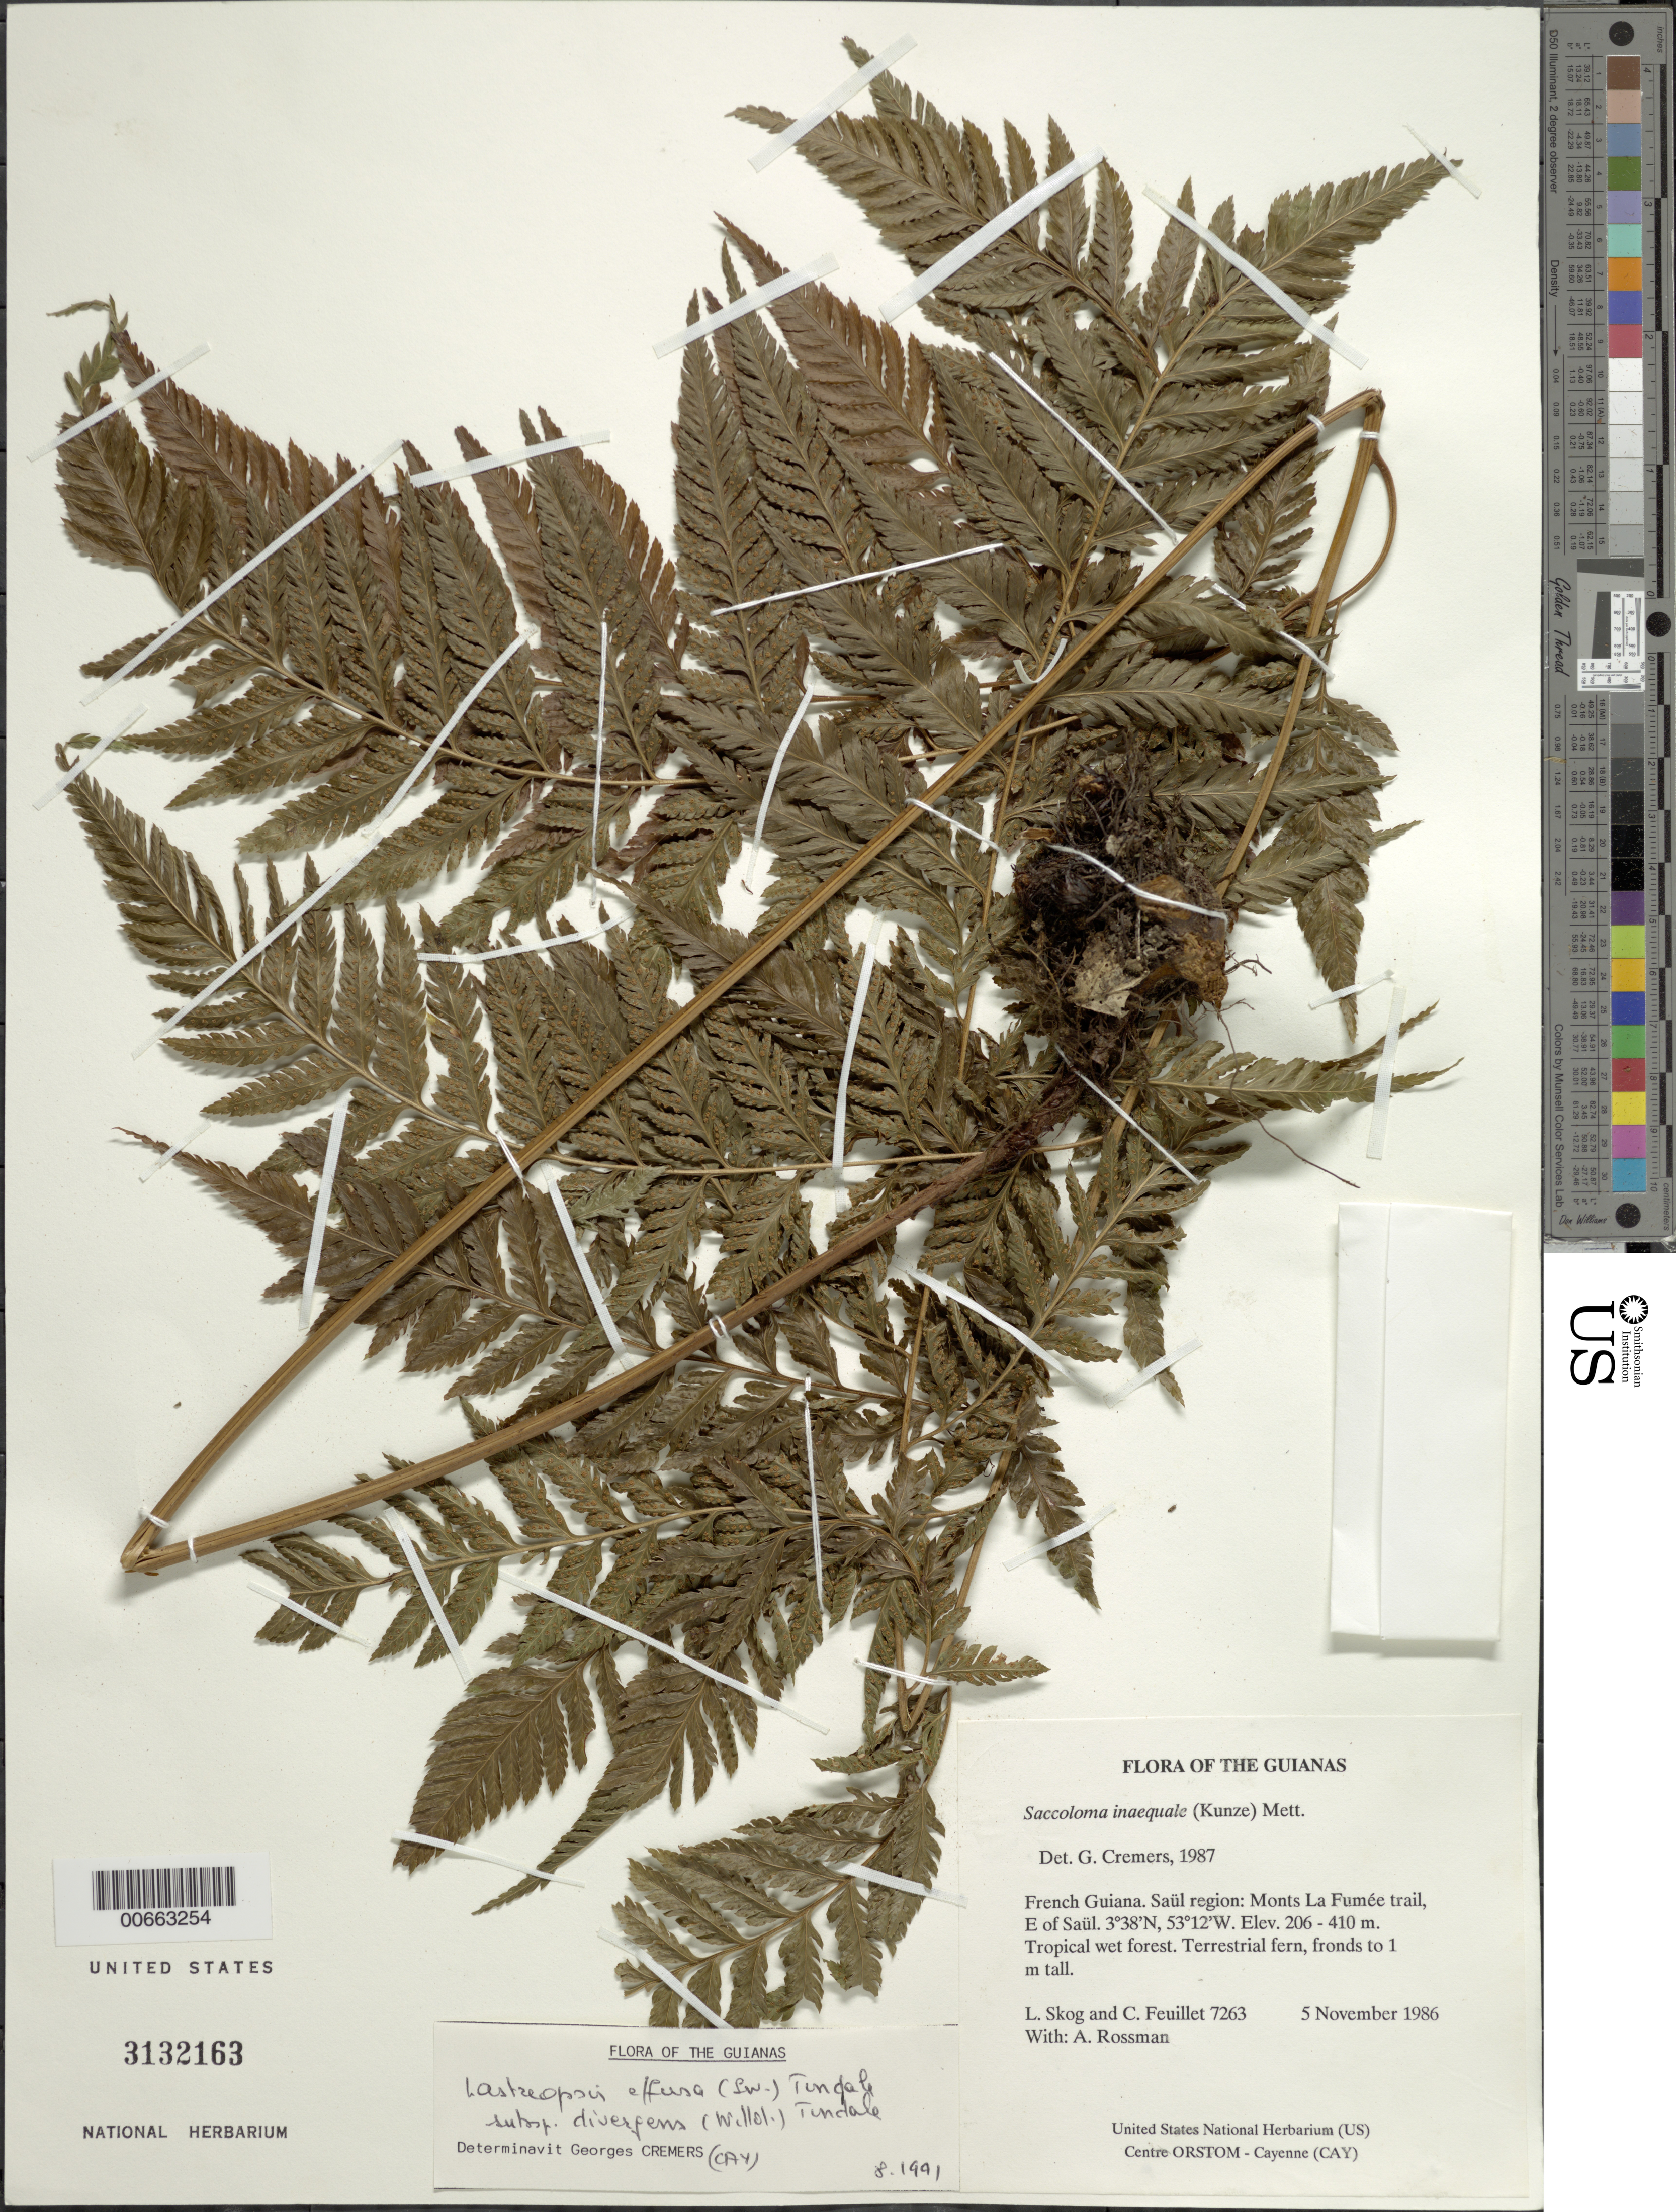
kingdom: Plantae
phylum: Tracheophyta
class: Polypodiopsida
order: Polypodiales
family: Dryopteridaceae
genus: Parapolystichum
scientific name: Parapolystichum effusum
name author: (Sw.) Ching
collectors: L. E. Skog, C. Feuillet & A. Rossman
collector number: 7263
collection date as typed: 5 November 1986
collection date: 1986-11-05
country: French Guiana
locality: Monts La Fumée trail, E of Saül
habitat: Tropical wet forest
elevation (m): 206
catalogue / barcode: US 3132163